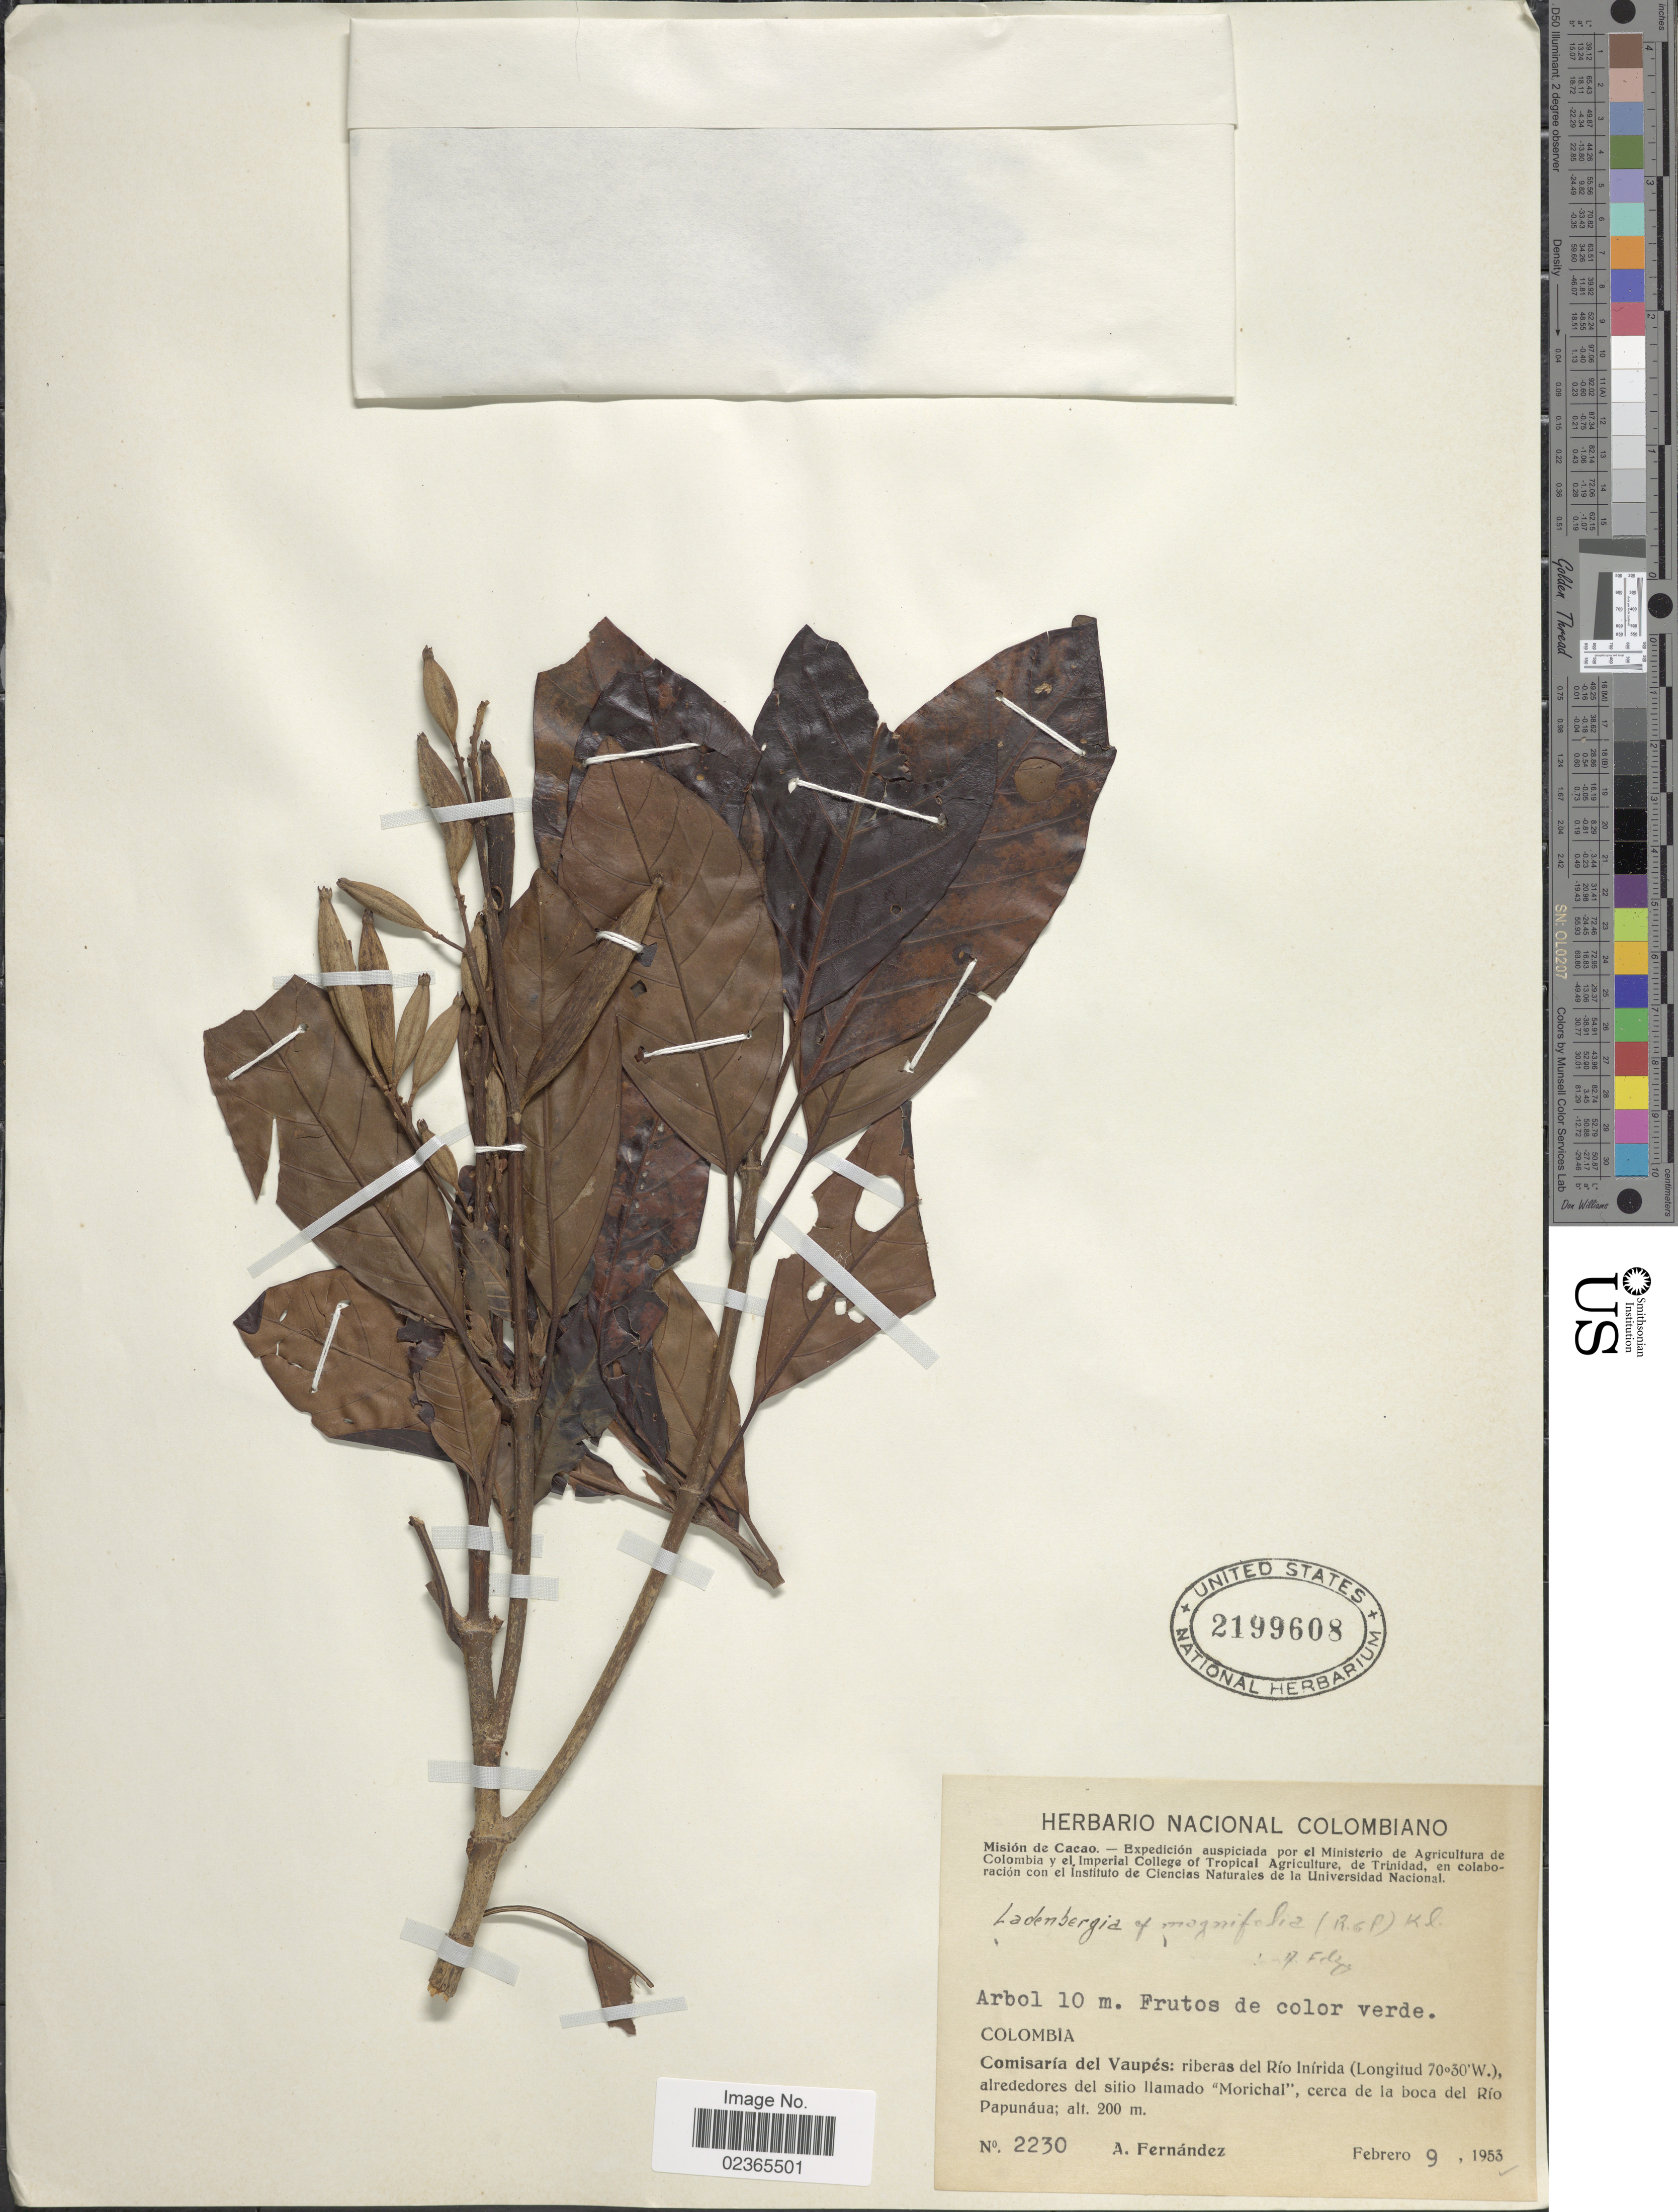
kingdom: Plantae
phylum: Tracheophyta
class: Magnoliopsida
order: Gentianales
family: Rubiaceae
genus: Ladenbergia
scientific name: Ladenbergia oblongifolia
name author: (Mutis) L. Andersson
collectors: A. Fernández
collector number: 2230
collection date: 1953-02-09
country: Colombia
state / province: Vaupés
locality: Comisaria el Vaupes: riberas del Rio Inirida alrededores del sitio llamado "Morichal", cerca de la boca del Rio Papunaua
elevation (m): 200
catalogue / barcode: US 2199608